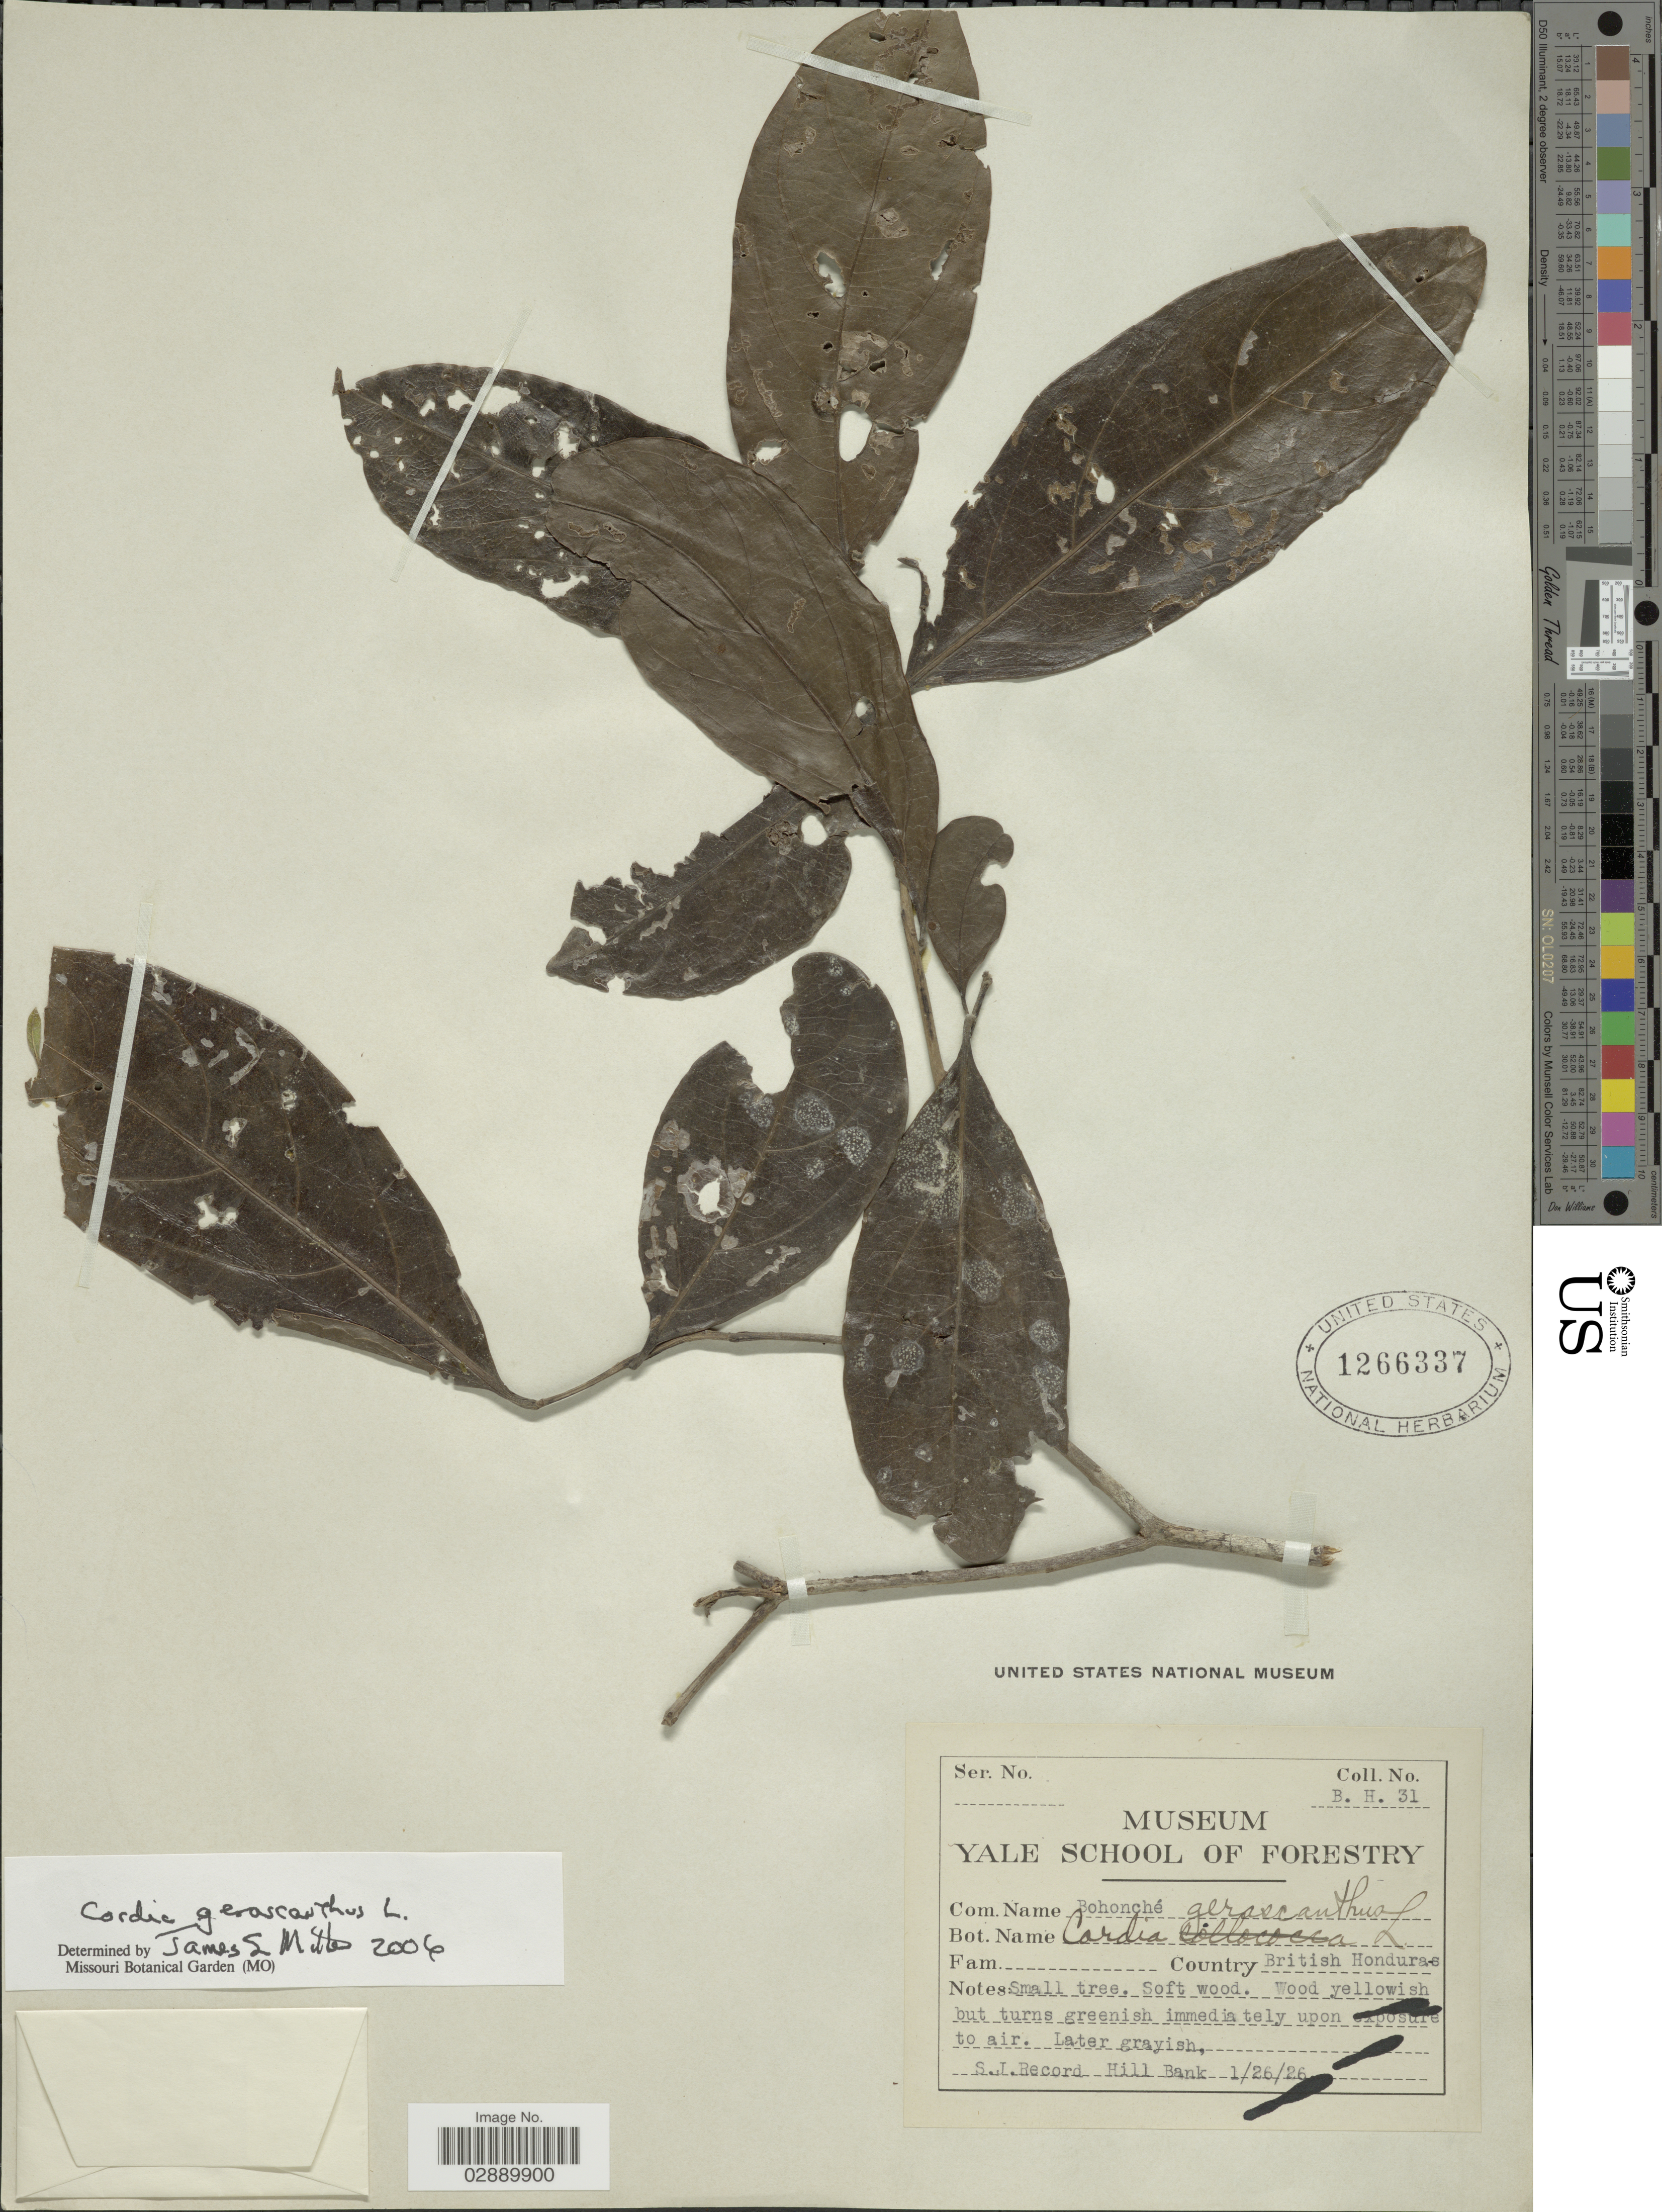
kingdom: Plantae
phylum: Tracheophyta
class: Magnoliopsida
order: Boraginales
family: Cordiaceae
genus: Cordia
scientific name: Cordia gerascanthus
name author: L.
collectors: S. J. Record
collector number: E. H. 31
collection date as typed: Transcribed d/m/y: 26/1/26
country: Belize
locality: British Honduras. Hill Bank.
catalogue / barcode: US 1266337